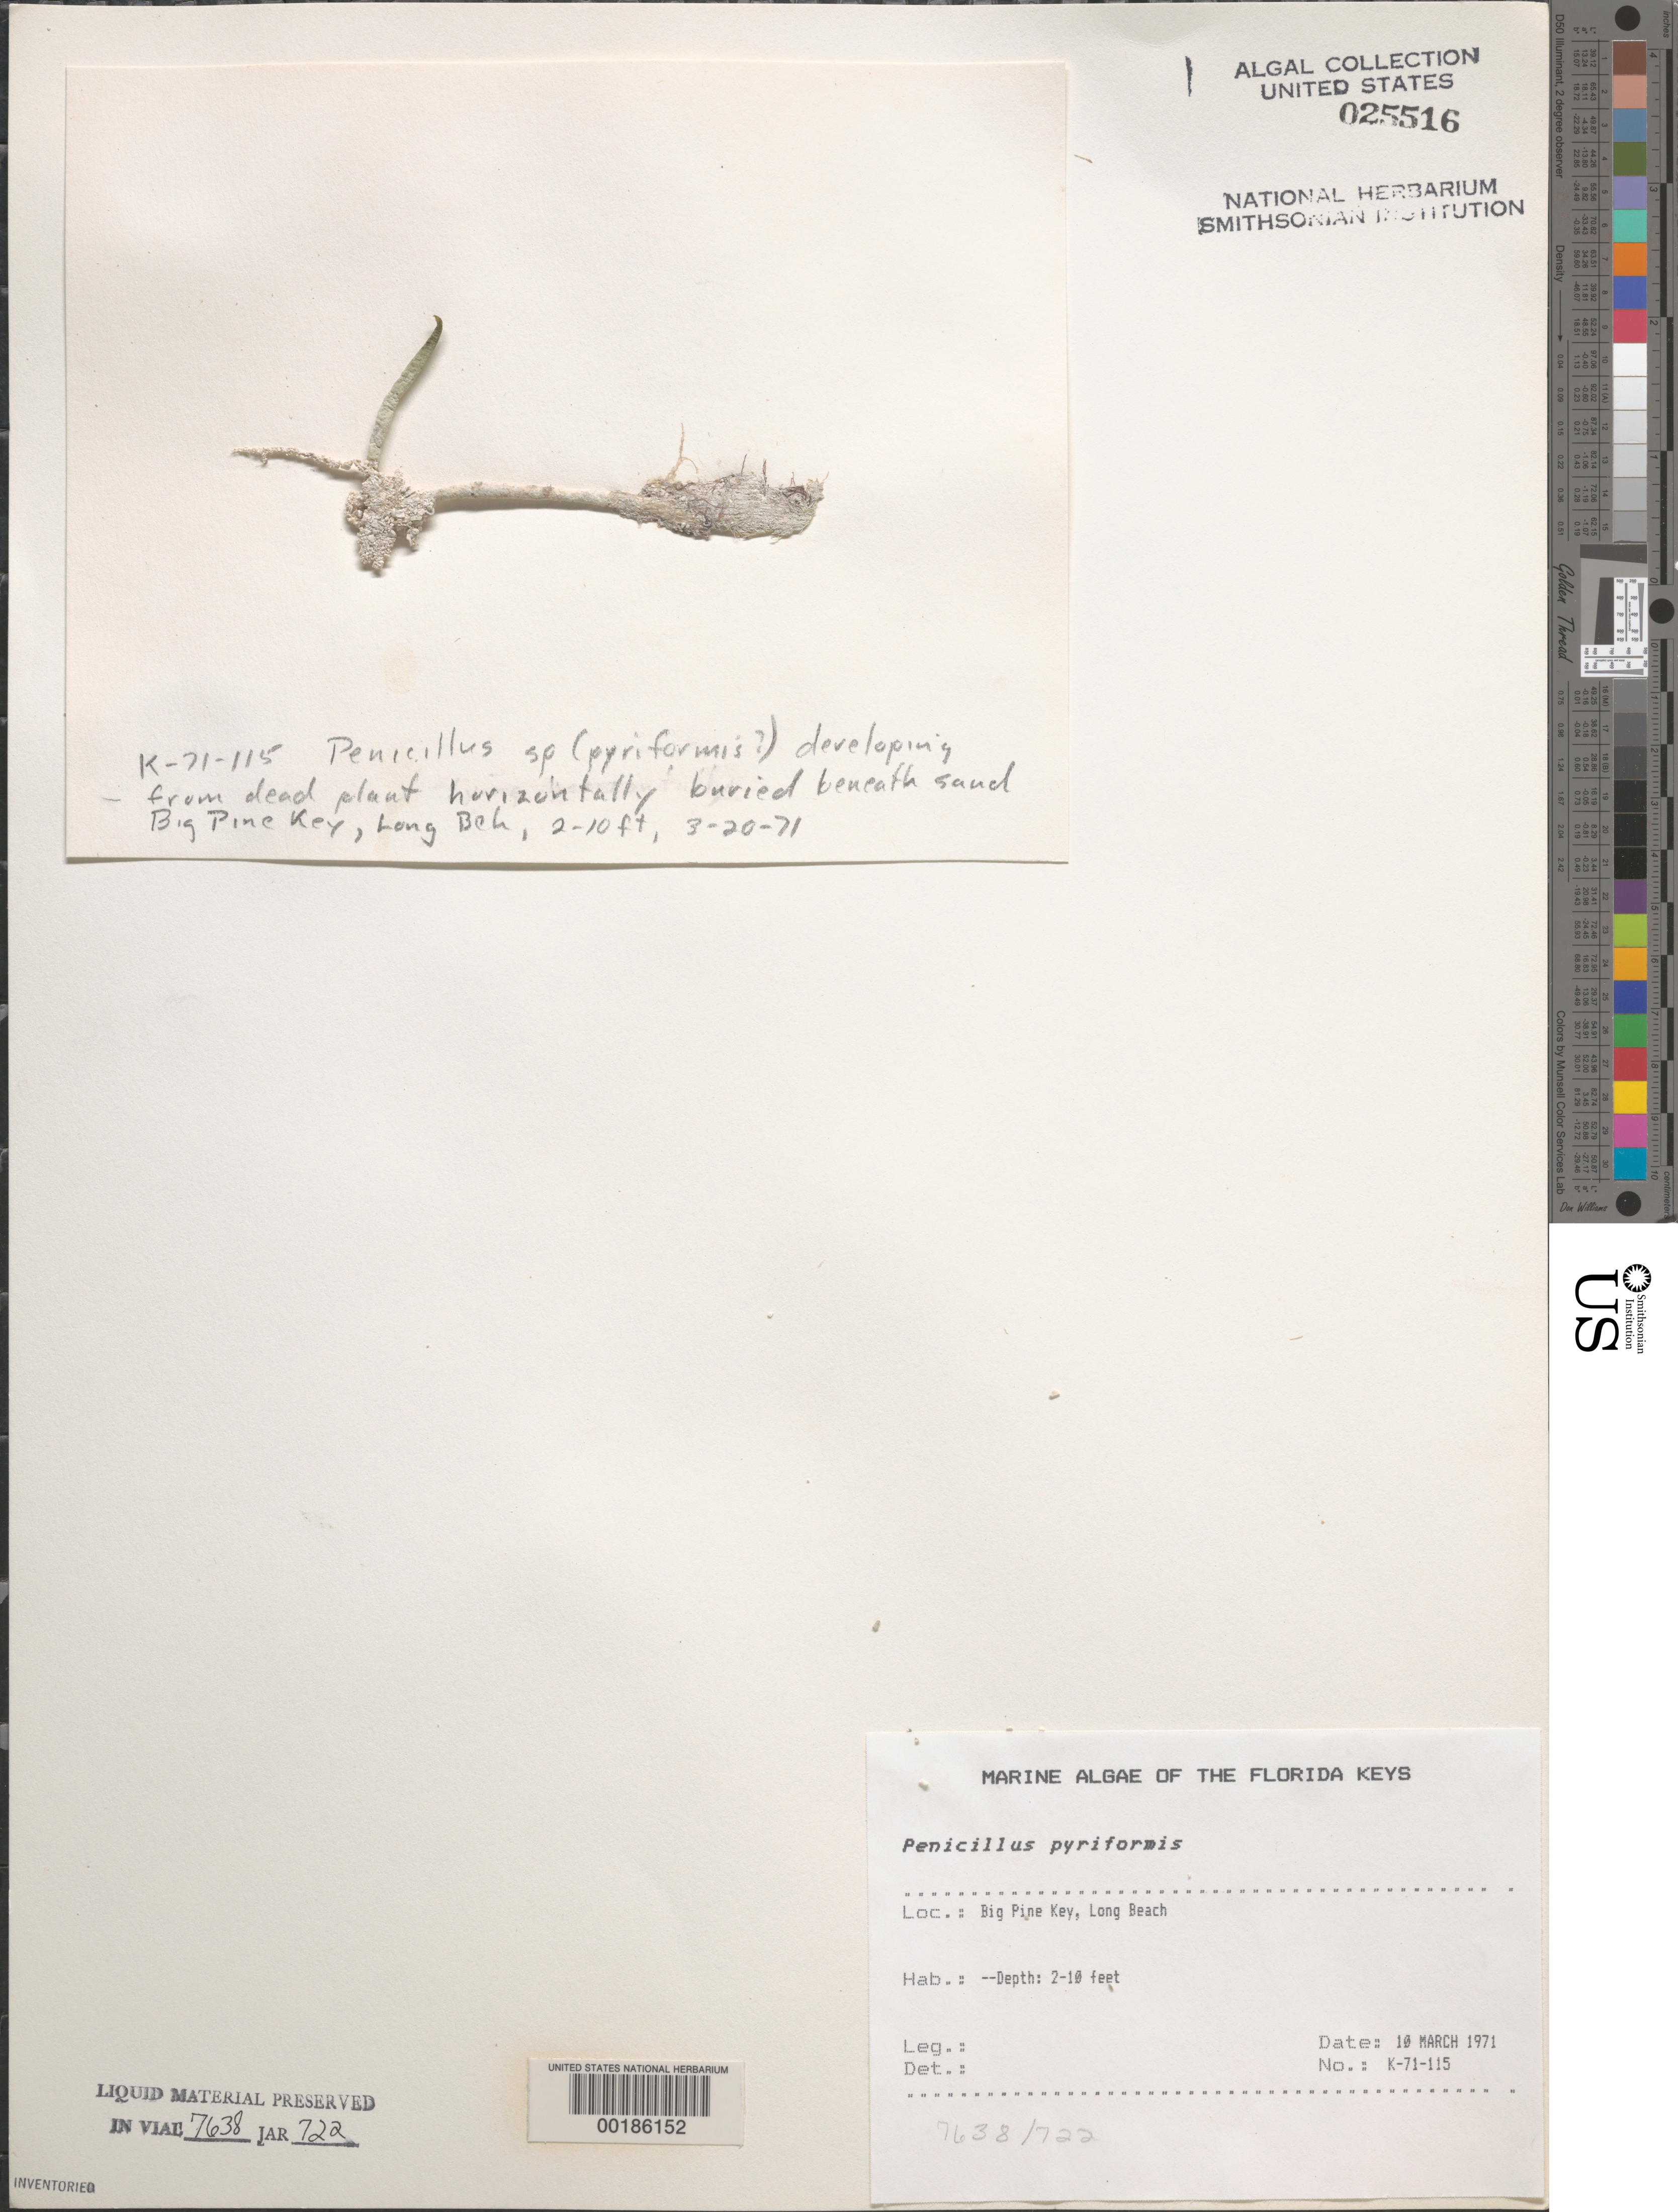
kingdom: Plantae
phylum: Chlorophyta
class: Ulvophyceae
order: Bryopsidales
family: Udoteaceae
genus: Penicillus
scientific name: Penicillus pyriformis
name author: A. Gepp & E. Gepp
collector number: K-71-115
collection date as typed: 10 Mar 1971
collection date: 1971-03-10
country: United States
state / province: Florida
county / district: Monroe County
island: Big Pine Key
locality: Long Beach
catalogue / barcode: US 25516